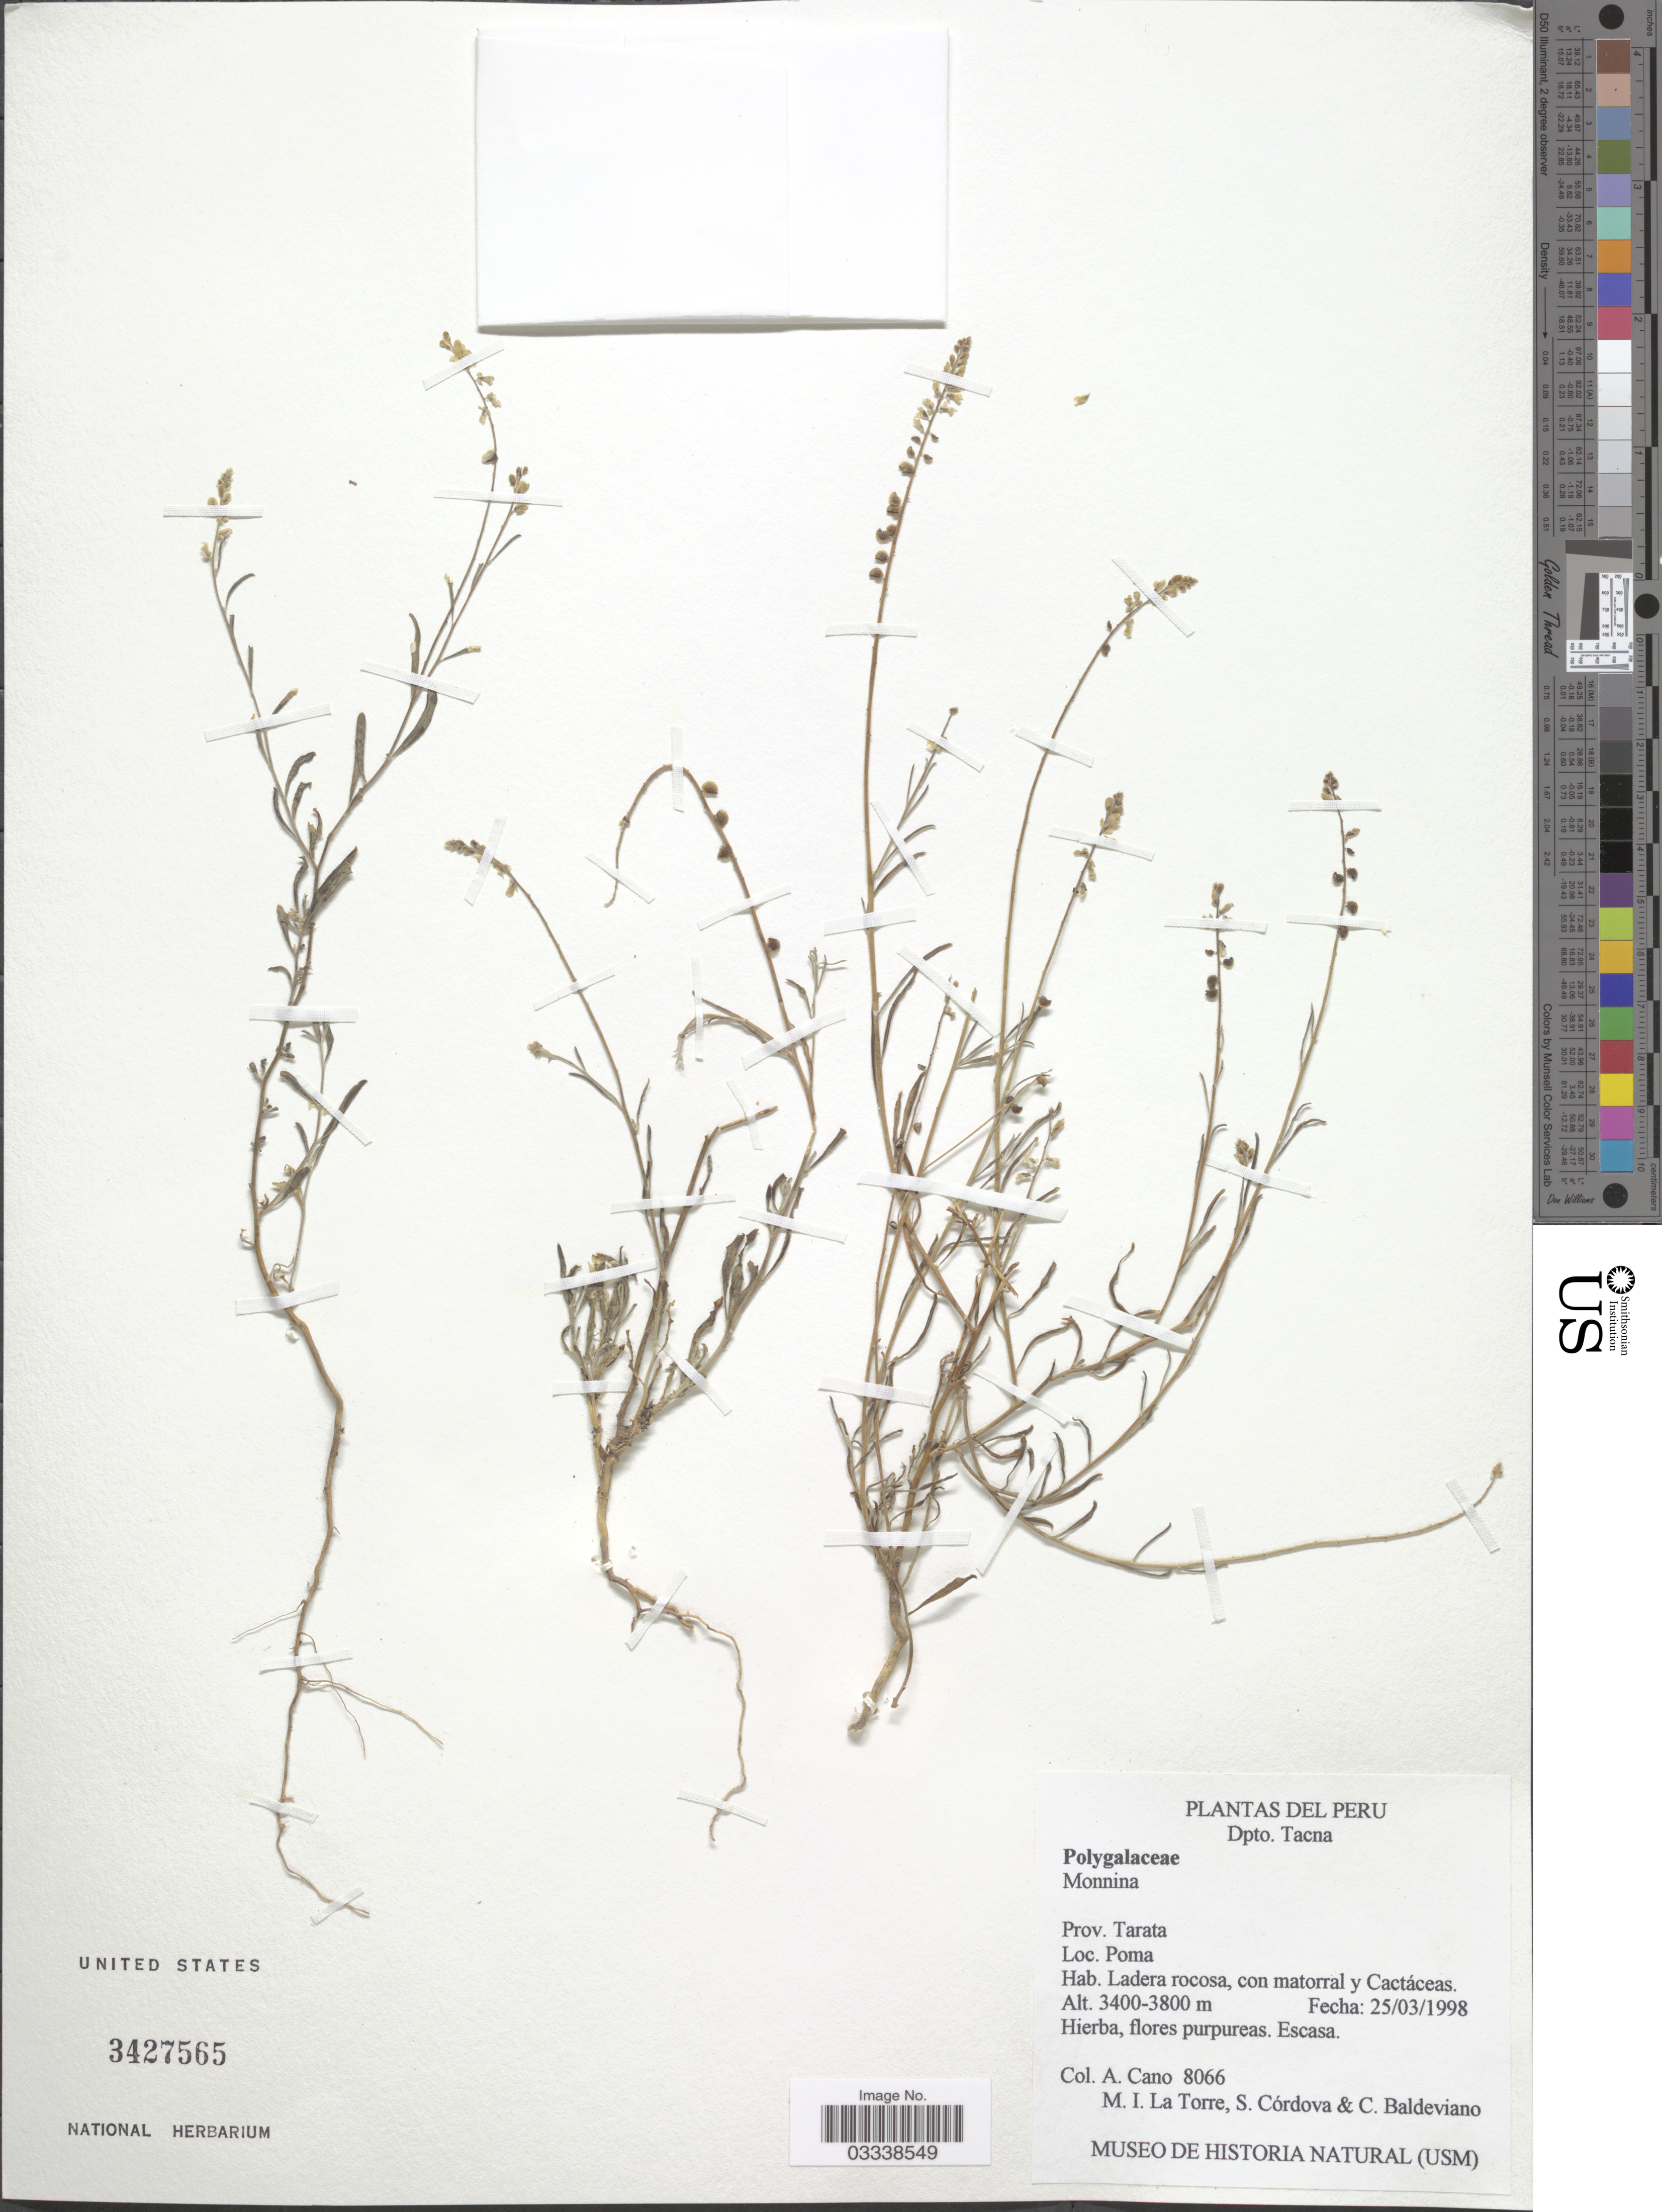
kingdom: Plantae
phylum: Tracheophyta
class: Magnoliopsida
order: Fabales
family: Polygalaceae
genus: Monnina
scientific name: Monnina sp.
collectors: A. Cano, M. La Torre, S. Cordova & C. Baldeviano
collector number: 8066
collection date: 1998-03-25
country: Peru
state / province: Tacna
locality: Dpto. Tacna, Prov. Tarata, Poma.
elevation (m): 3400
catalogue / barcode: US 3427565